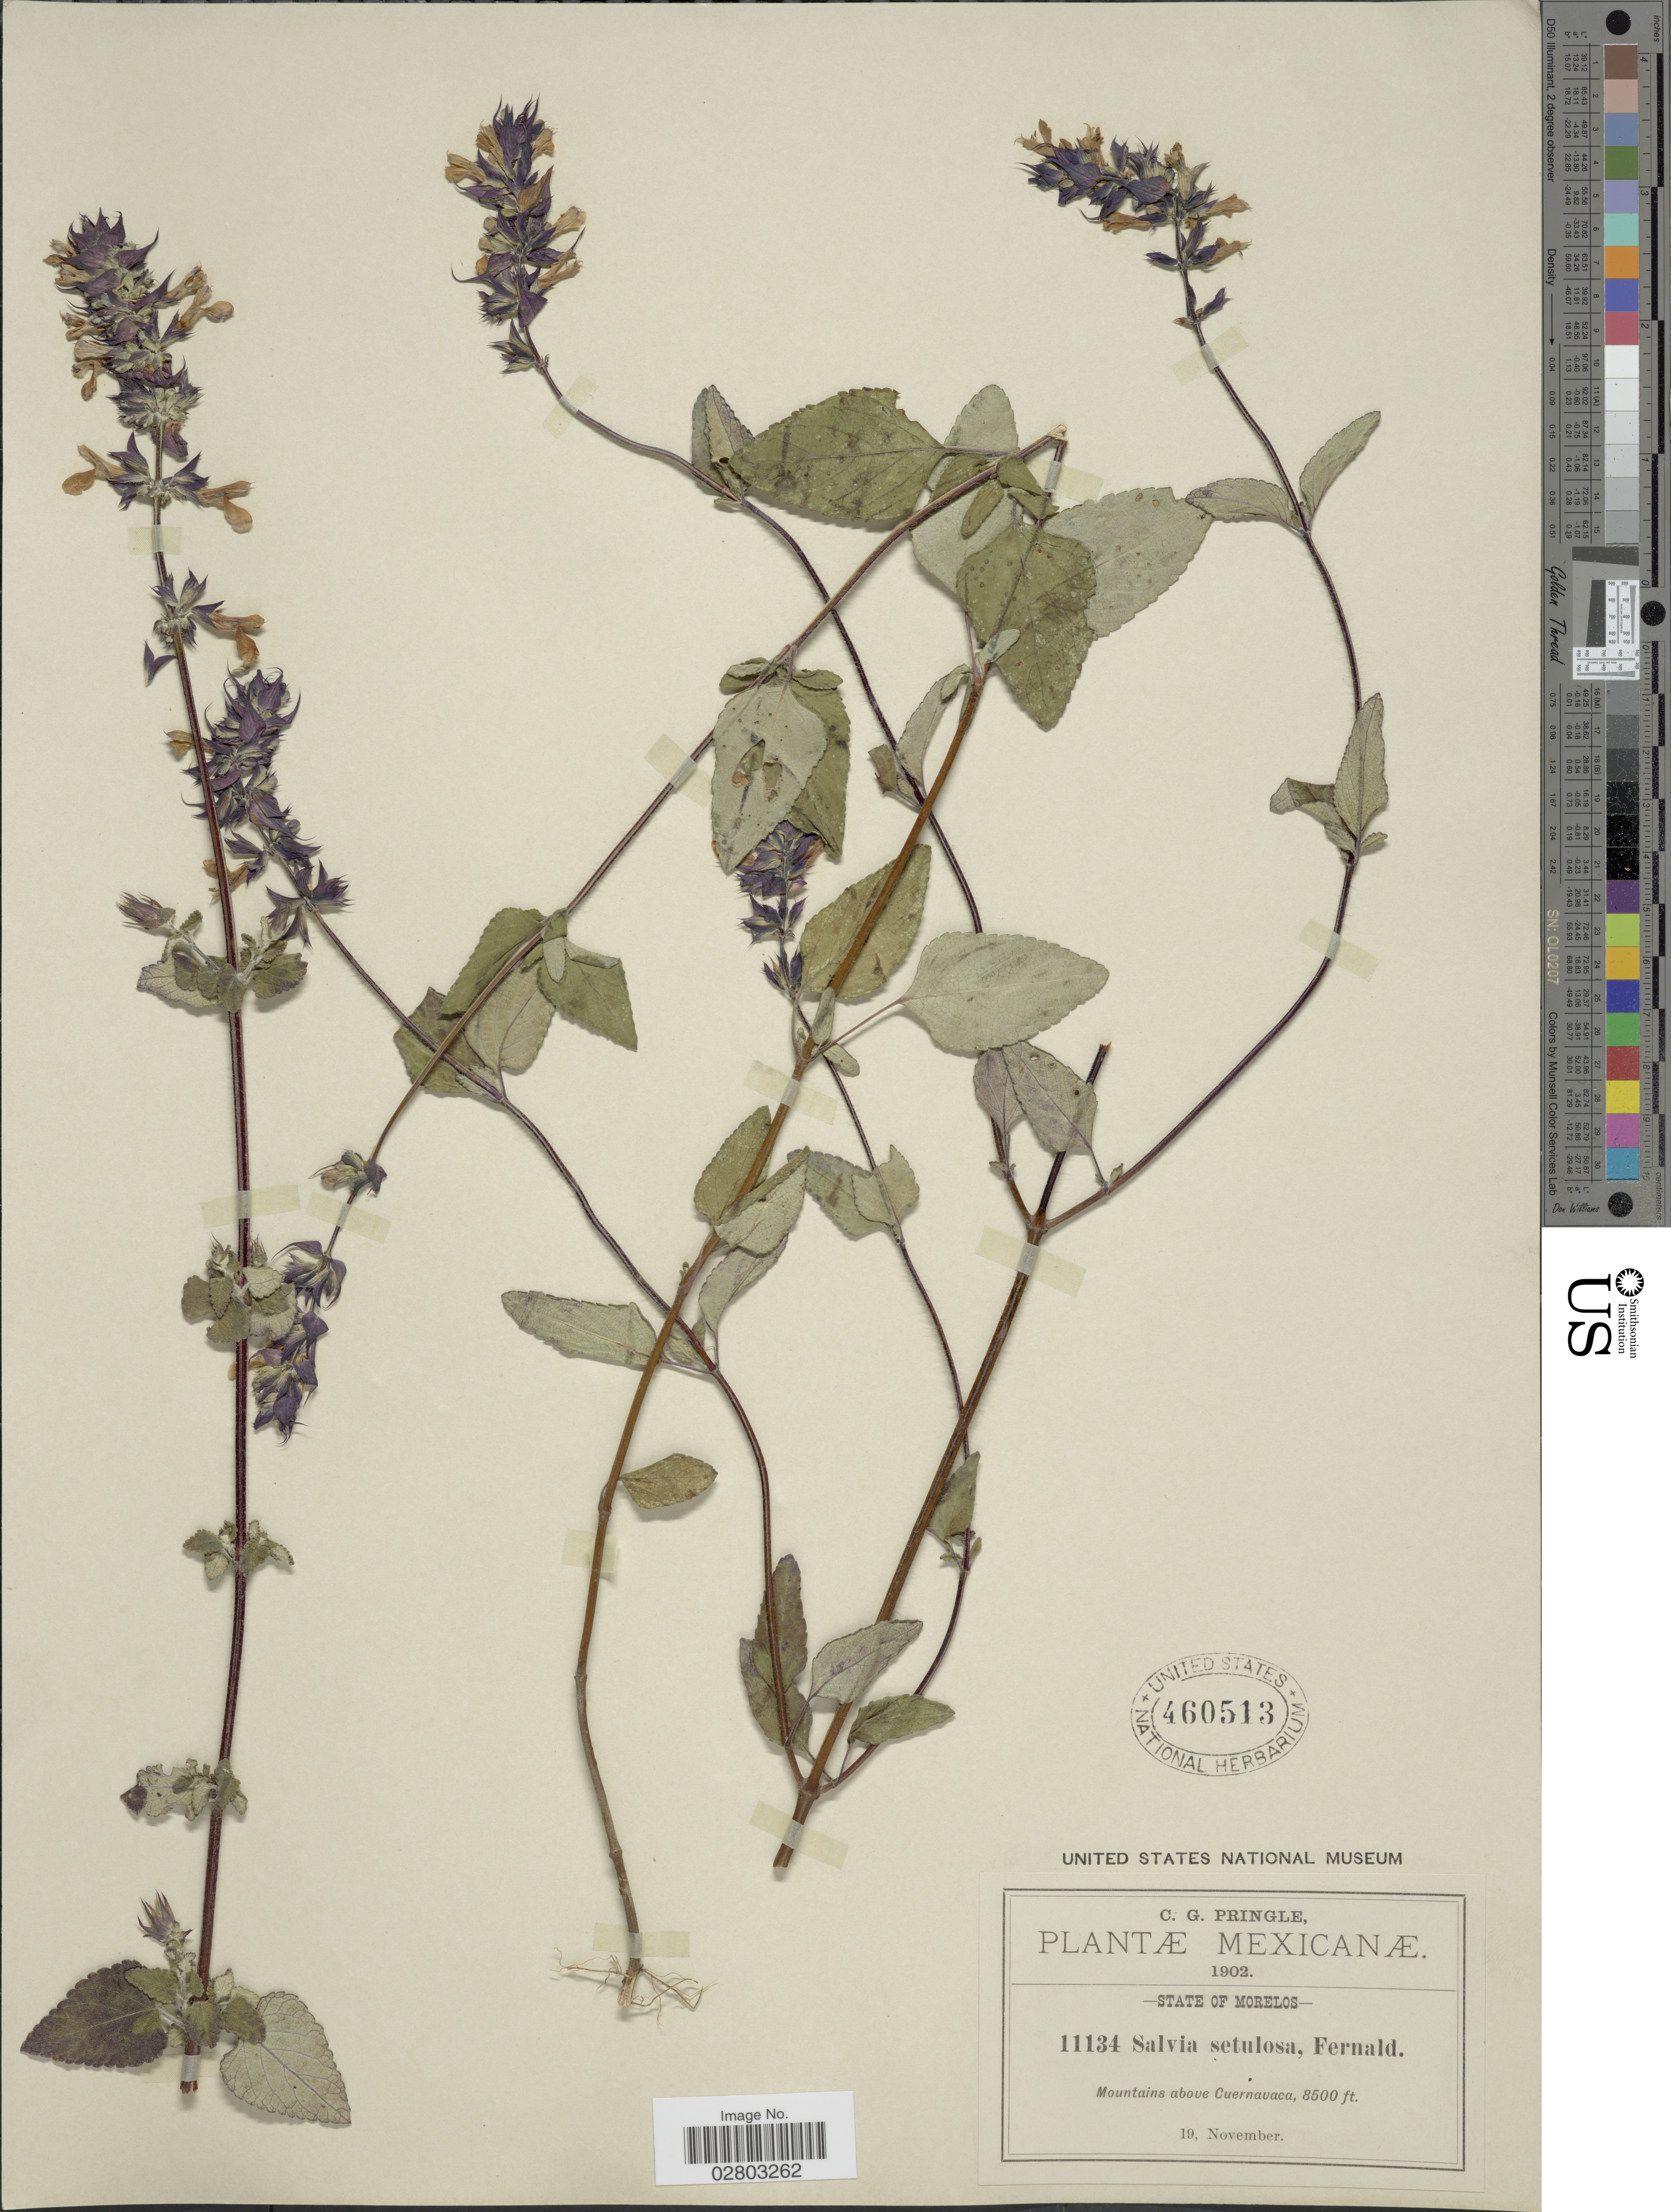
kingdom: Plantae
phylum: Tracheophyta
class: Magnoliopsida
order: Lamiales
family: Lamiaceae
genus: Salvia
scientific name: Salvia setulosa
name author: Fernald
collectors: C. G. Pringle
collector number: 11134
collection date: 1902-11-19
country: Mexico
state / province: Morelos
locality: Mountains above Cuernavaca.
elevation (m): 2591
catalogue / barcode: US 460513